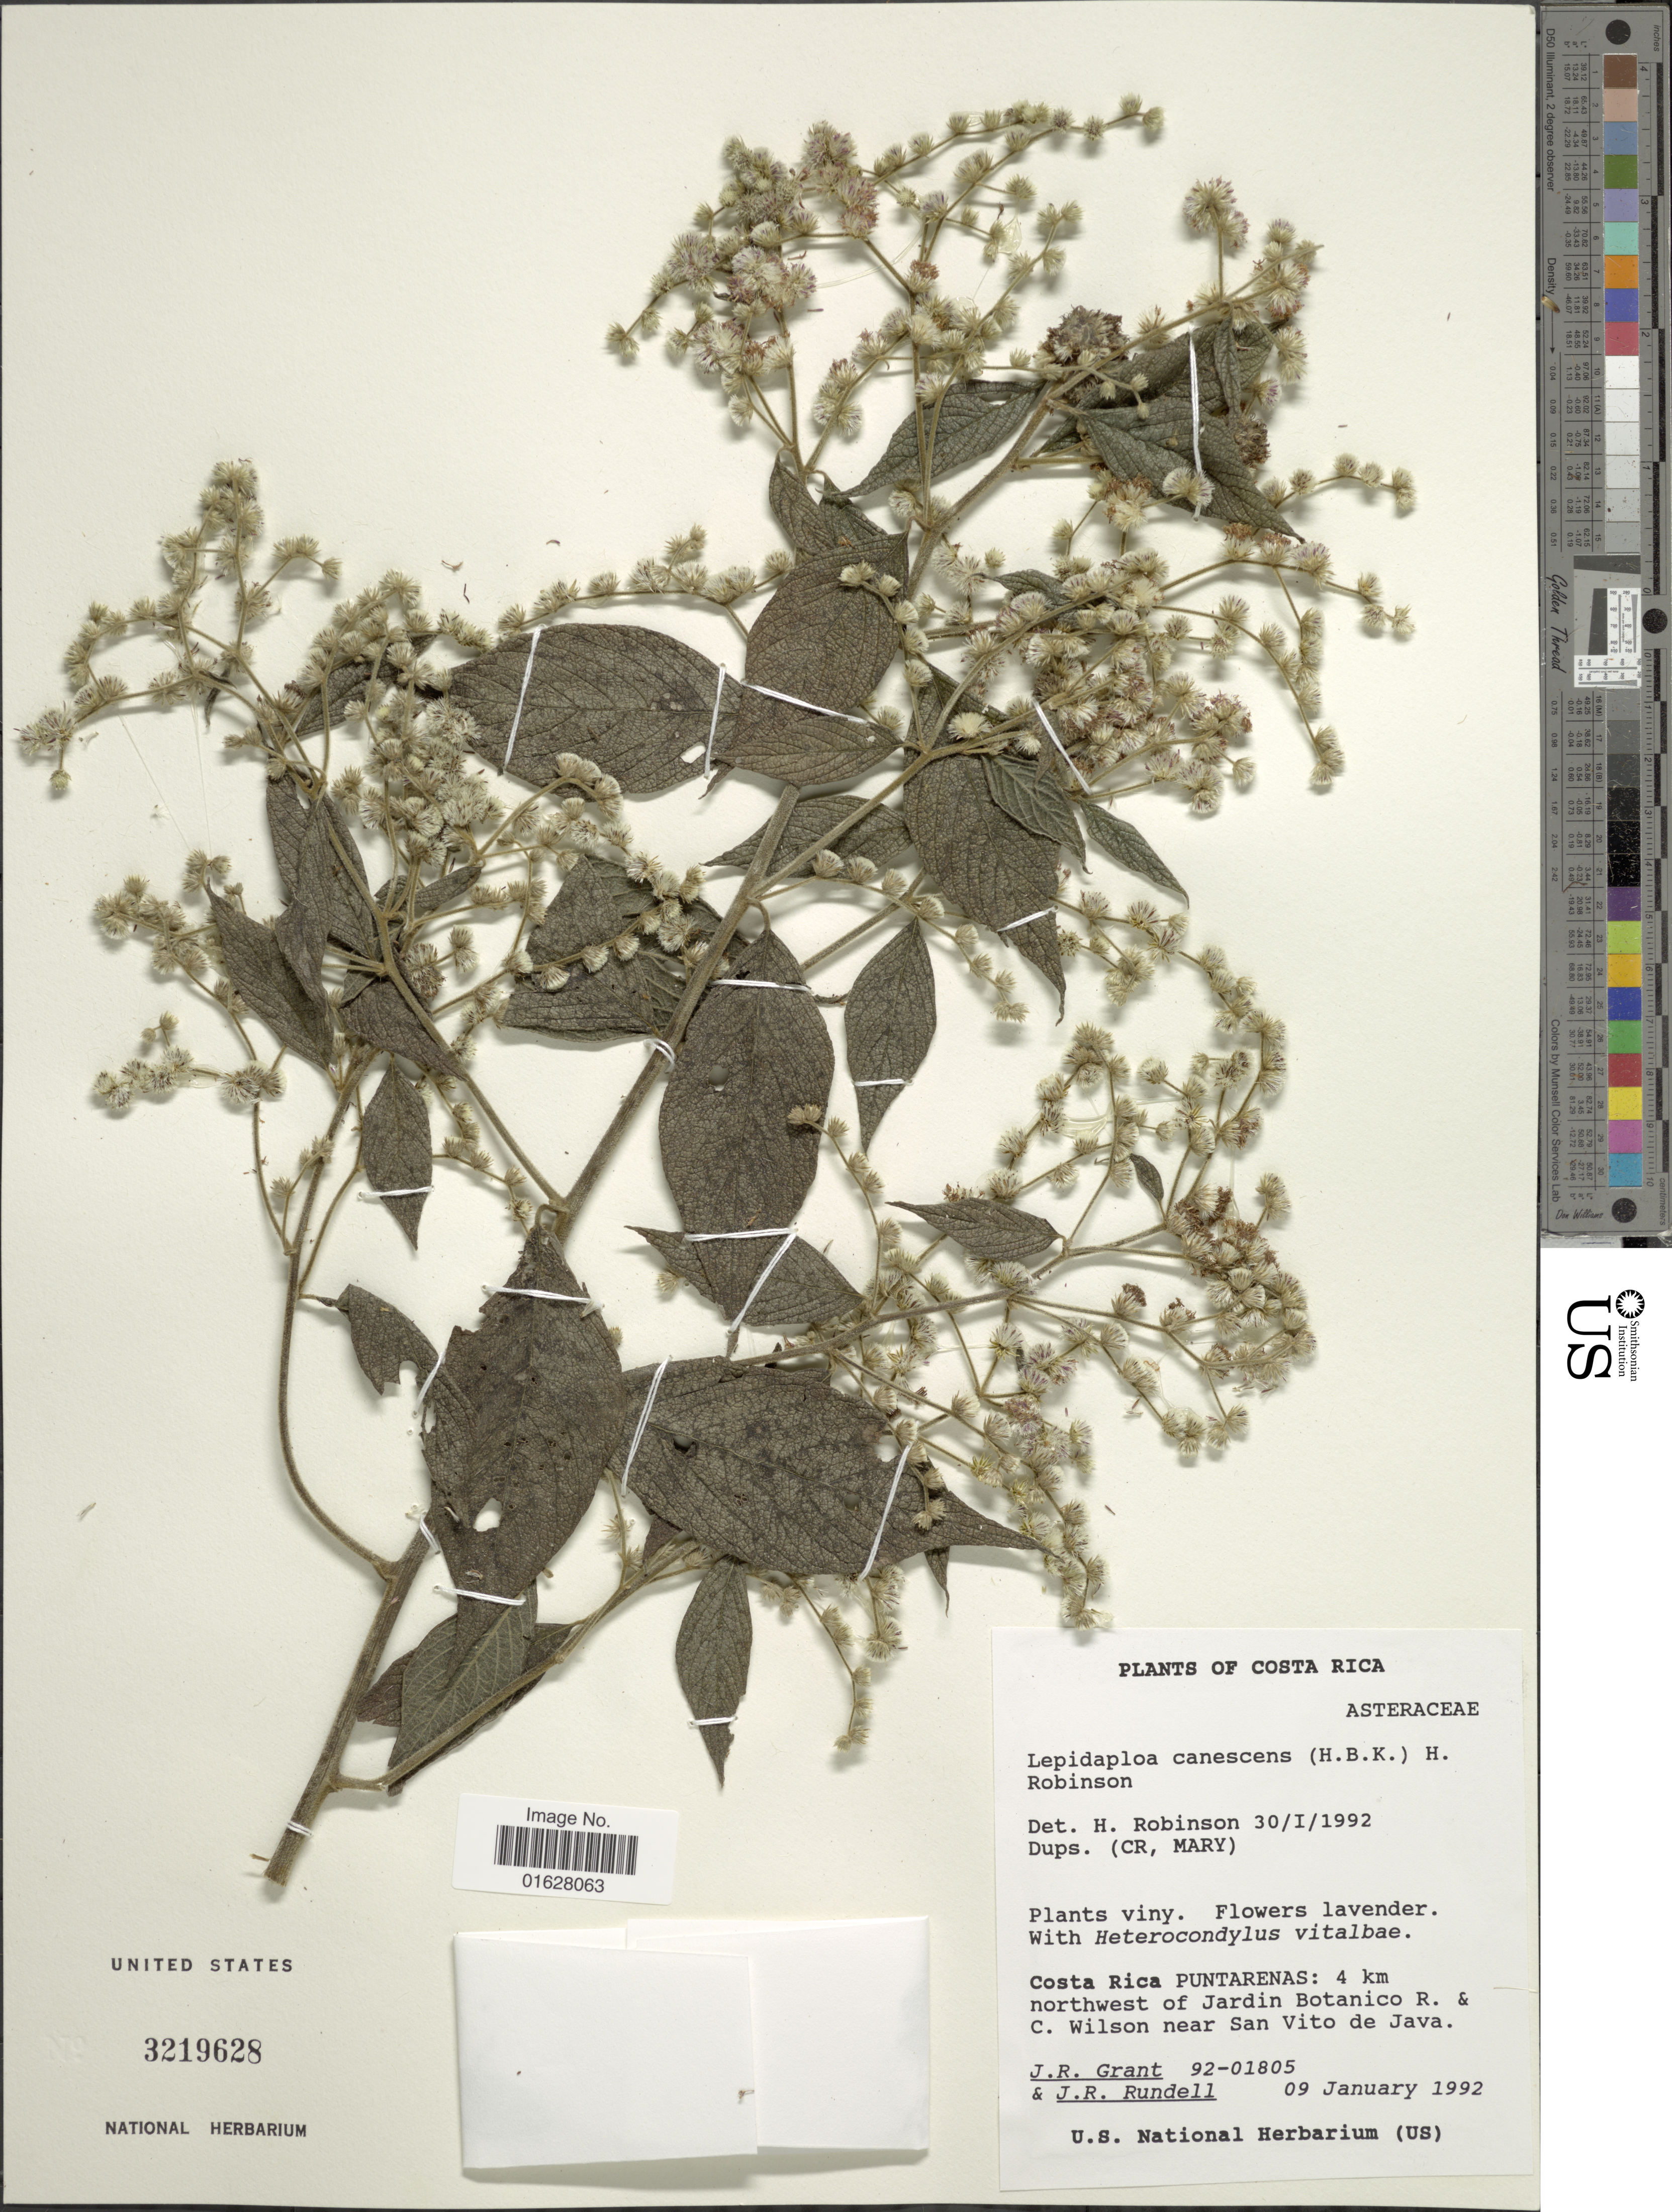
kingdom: Plantae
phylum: Tracheophyta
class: Magnoliopsida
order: Asterales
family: Asteraceae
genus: Lepidaploa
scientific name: Lepidaploa canescens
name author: (Kunth) H. Rob.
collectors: J. Grant & J. R. Rundell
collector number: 92-01805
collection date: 1992-01-09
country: Costa Rica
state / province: Puntarenas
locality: Costa Rica Puntarenas: 4 km northwest of Jardin Botanico R. & C. Wilson near San Vito de Java.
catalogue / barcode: US 3219628